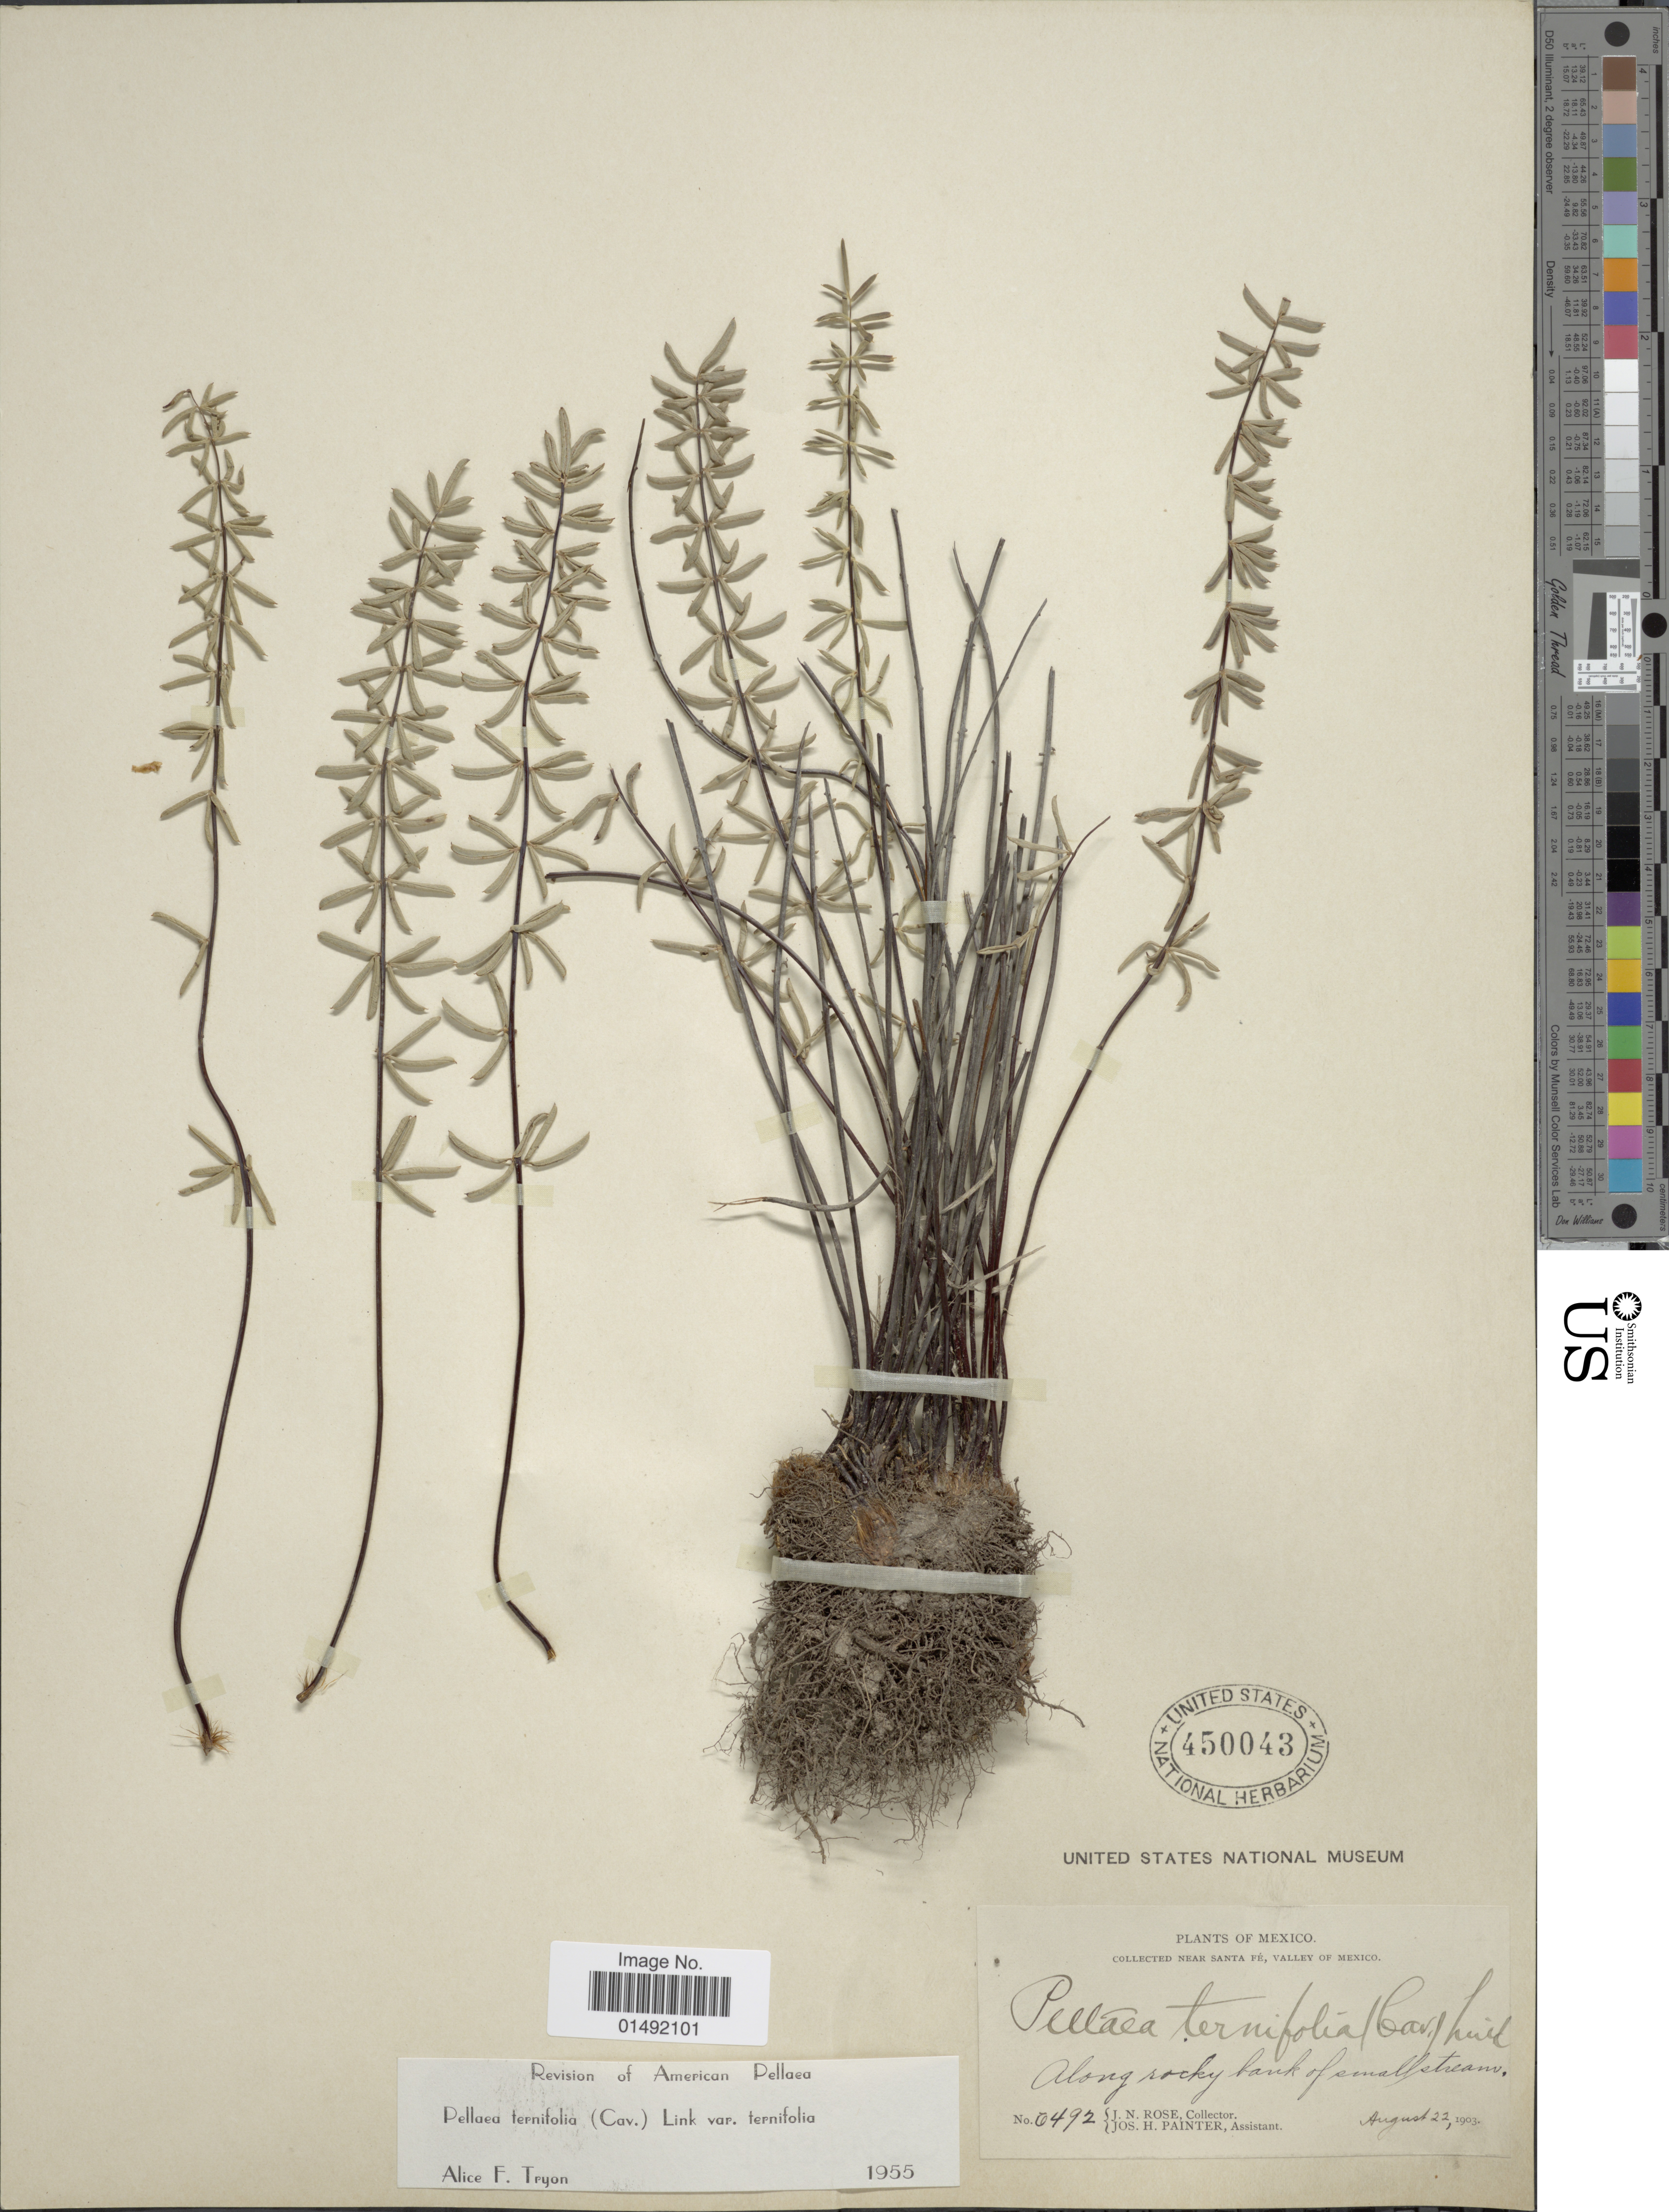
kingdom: Plantae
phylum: Tracheophyta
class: Polypodiopsida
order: Polypodiales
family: Pteridaceae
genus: Pellaea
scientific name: Pellaea ternifolia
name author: (Cav.) Link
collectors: J. N. Rose & J. H. Painter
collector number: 6492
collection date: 1903-08-22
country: Mexico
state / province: México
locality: Near Santa Fé, valley of mexico, Along rocky bank of small stream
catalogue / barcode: US 450043